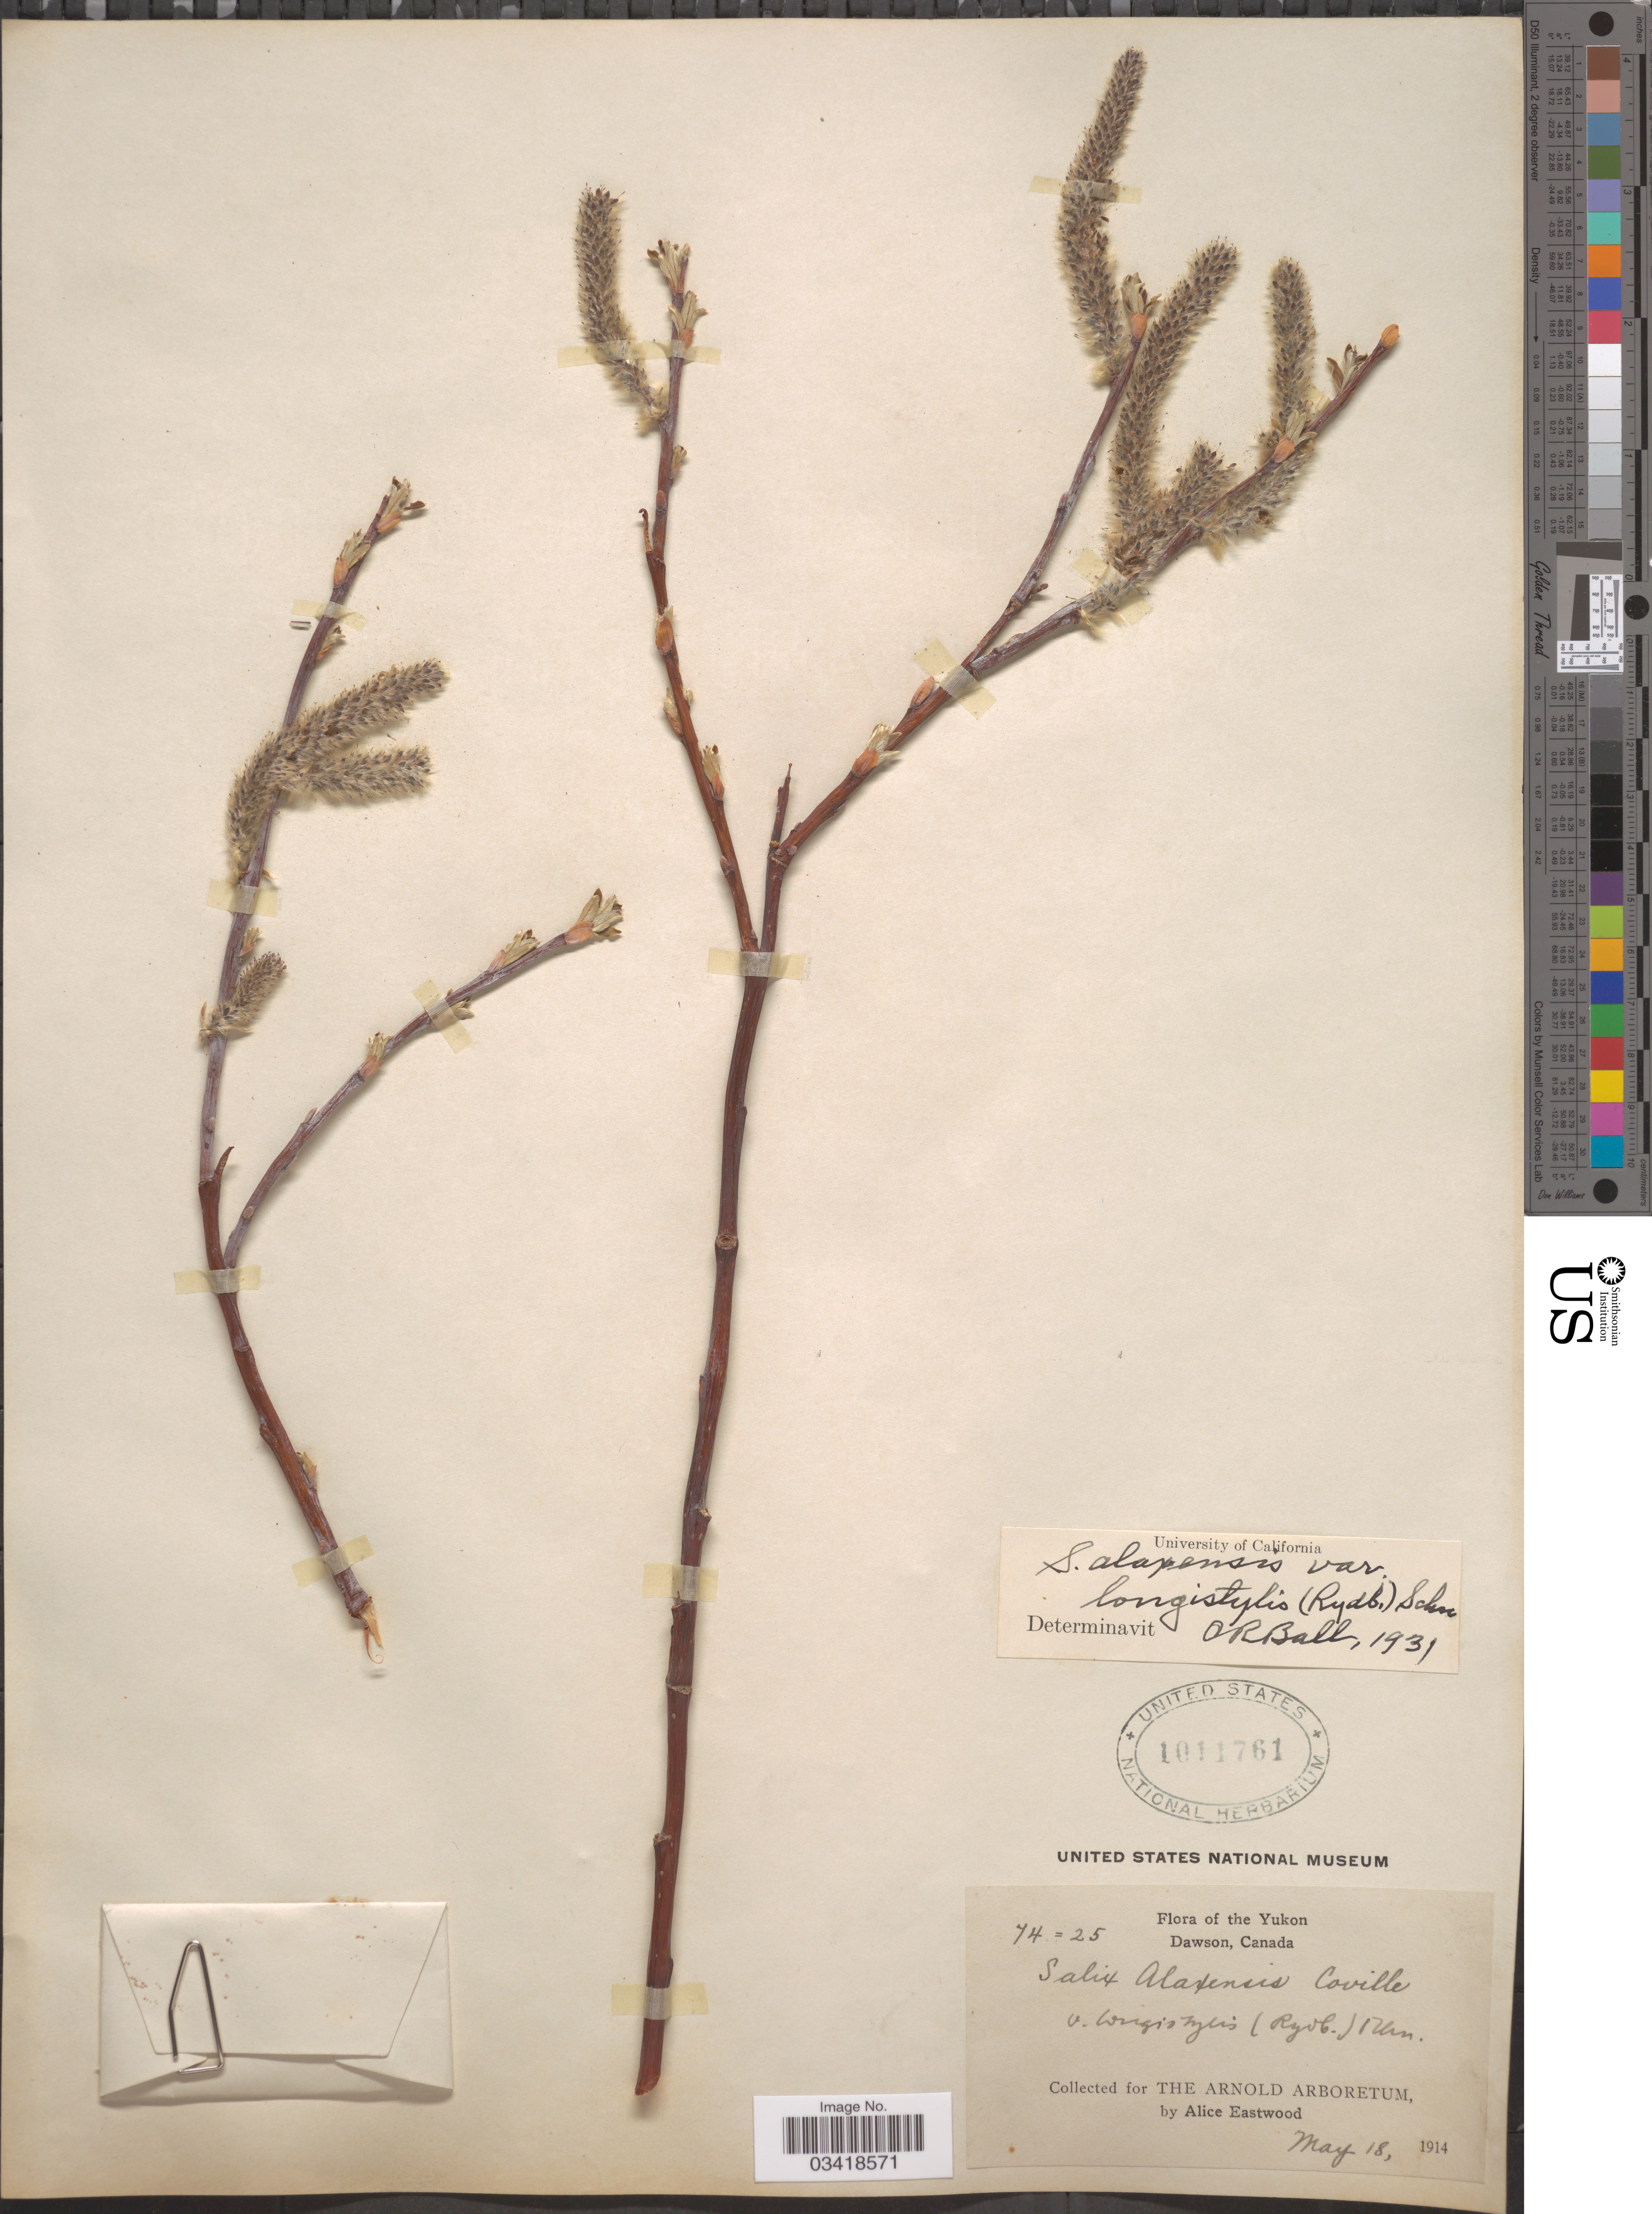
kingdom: Plantae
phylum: Tracheophyta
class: Magnoliopsida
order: Malpighiales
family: Salicaceae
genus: Salix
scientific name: Salix alaxensis var. longistylis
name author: (Rydb.) C.K. Schneid.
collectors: A. Eastwood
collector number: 74=25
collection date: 1914-05-18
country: Canada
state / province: Yukon Territory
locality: The Yukon. Dawson.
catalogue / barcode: US 1011761